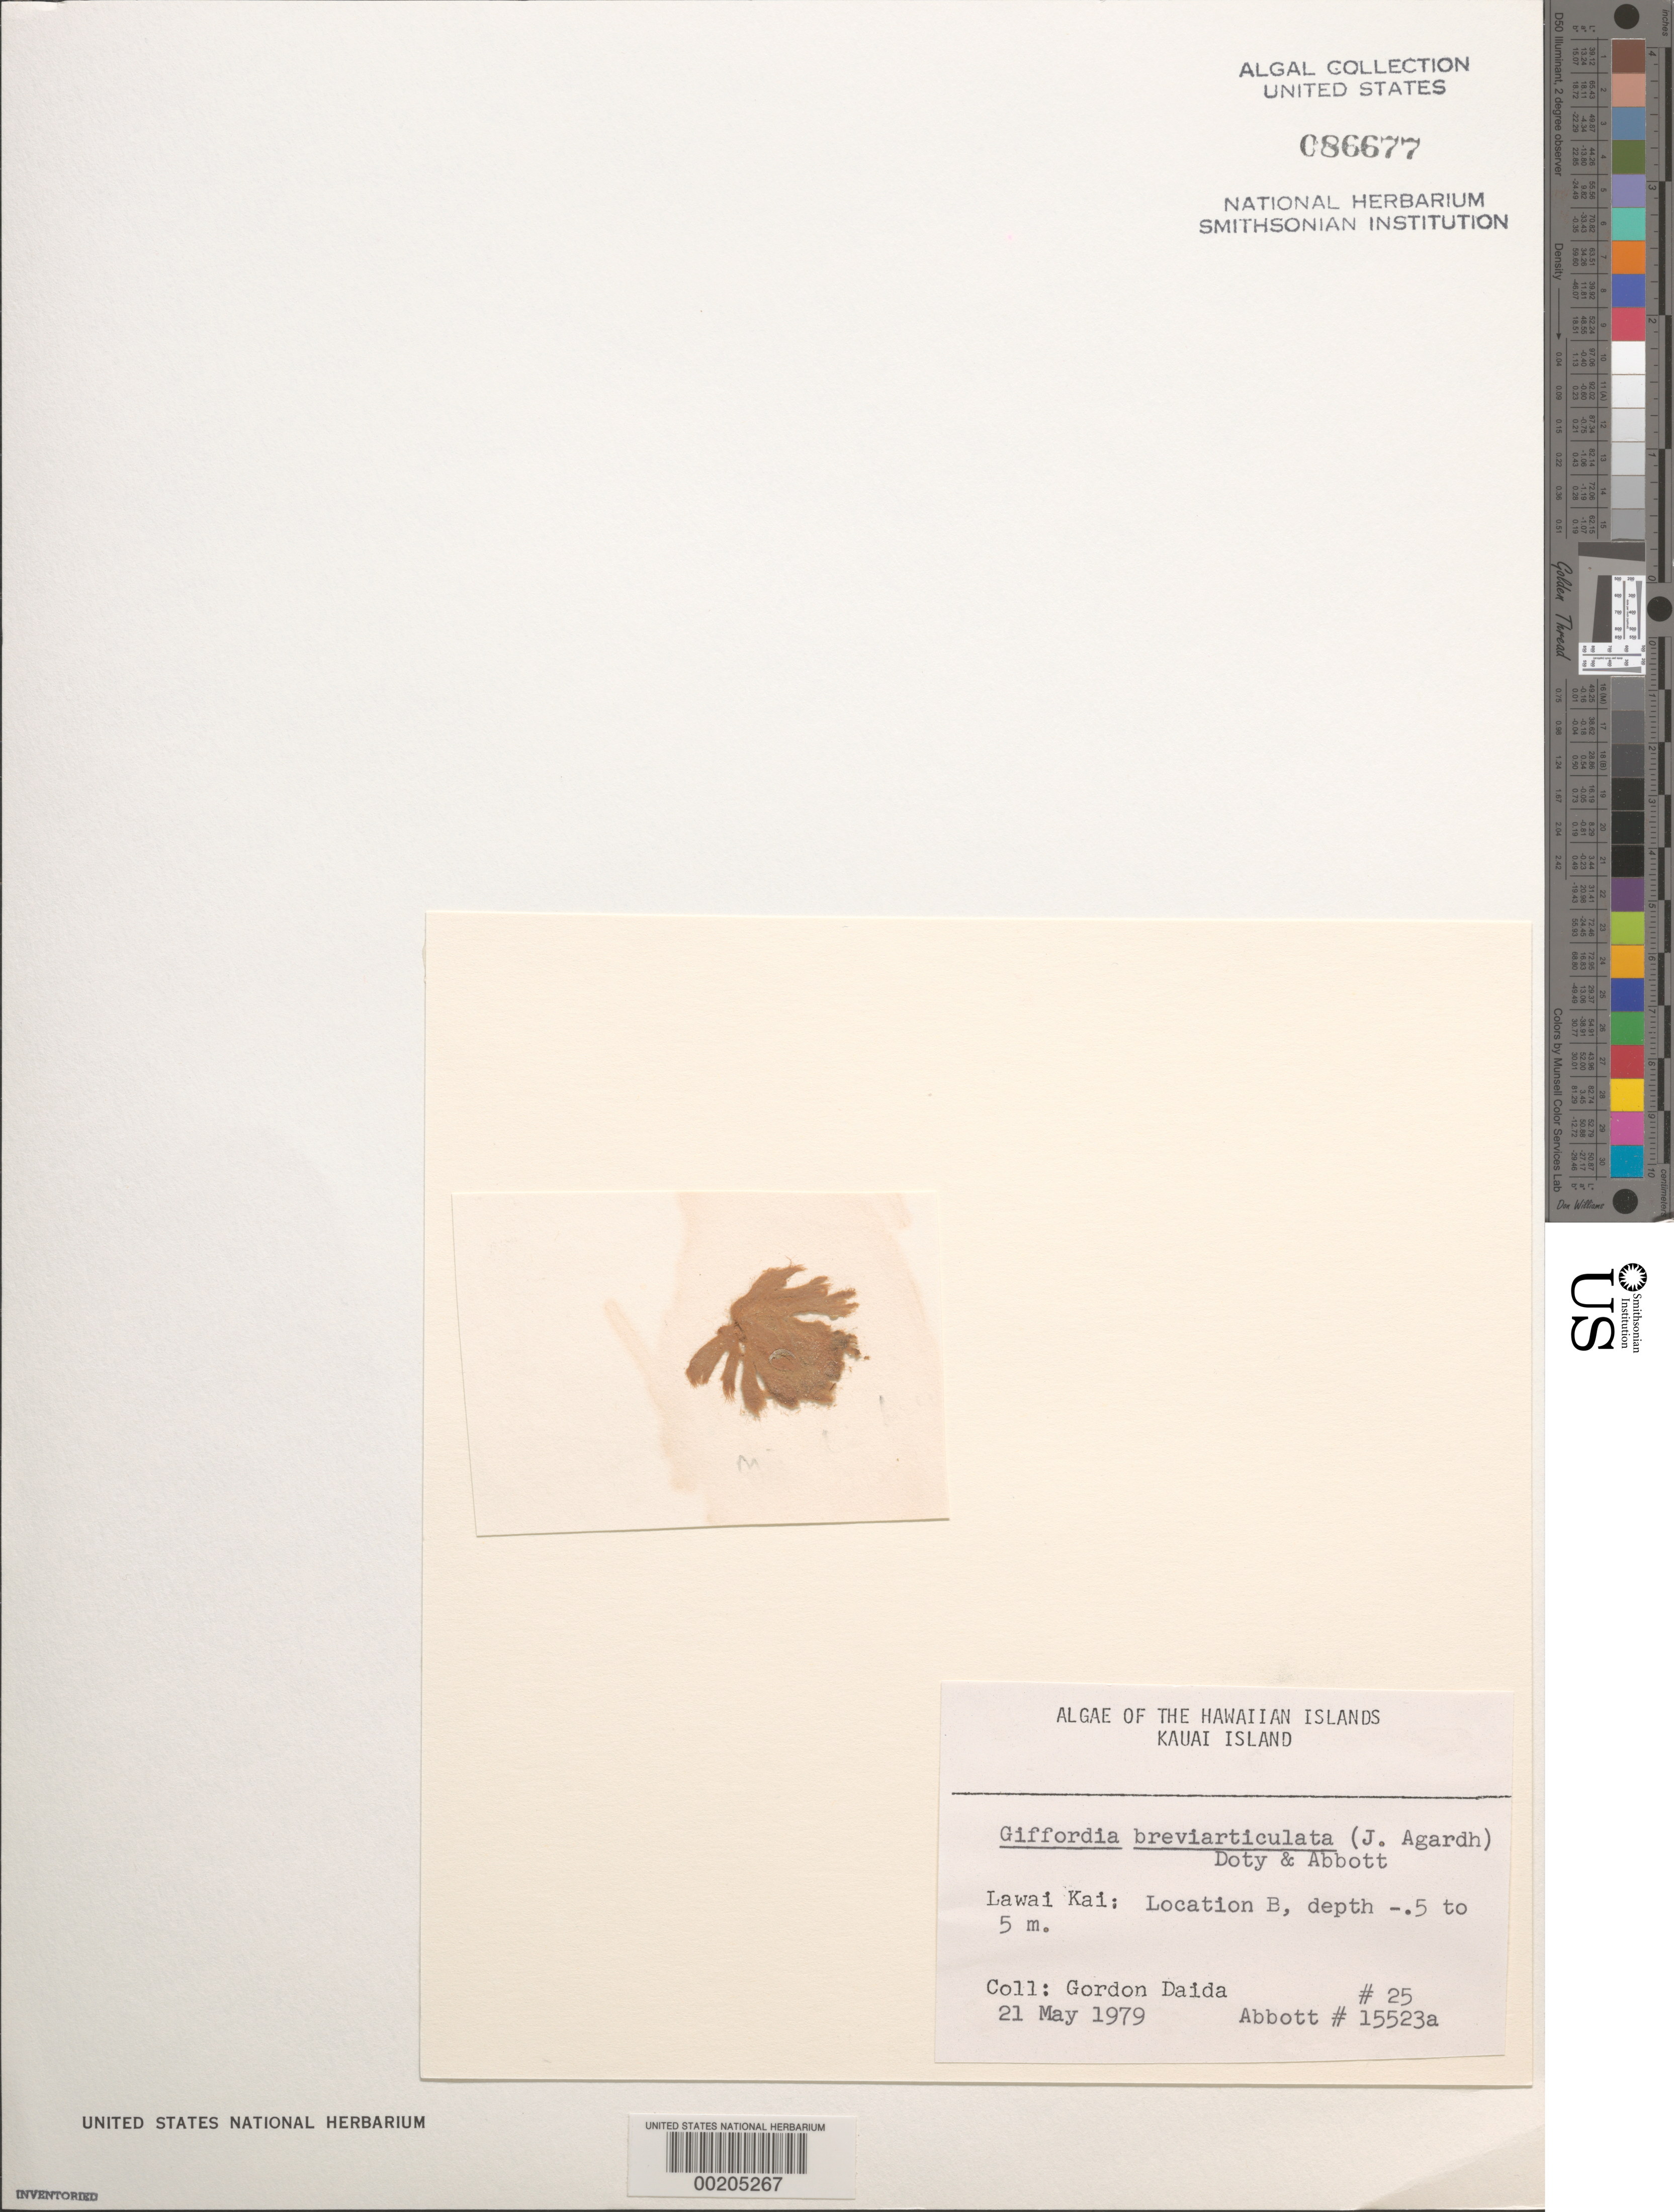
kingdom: Chromista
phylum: Ochrophyta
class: Phaeophyceae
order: Scytothamnales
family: Asteronemataceae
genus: Asteronema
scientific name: Asteronema breviarticulatum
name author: (J. Agardh) Ouriques & Bouzon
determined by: Algae name updating Project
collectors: G. Daida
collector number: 25 & IAA 15523A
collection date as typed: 21 May 1979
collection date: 1979-05-21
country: United States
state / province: Hawaii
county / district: Kauai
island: Kaua'i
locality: Lawai Kai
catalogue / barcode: US 86677